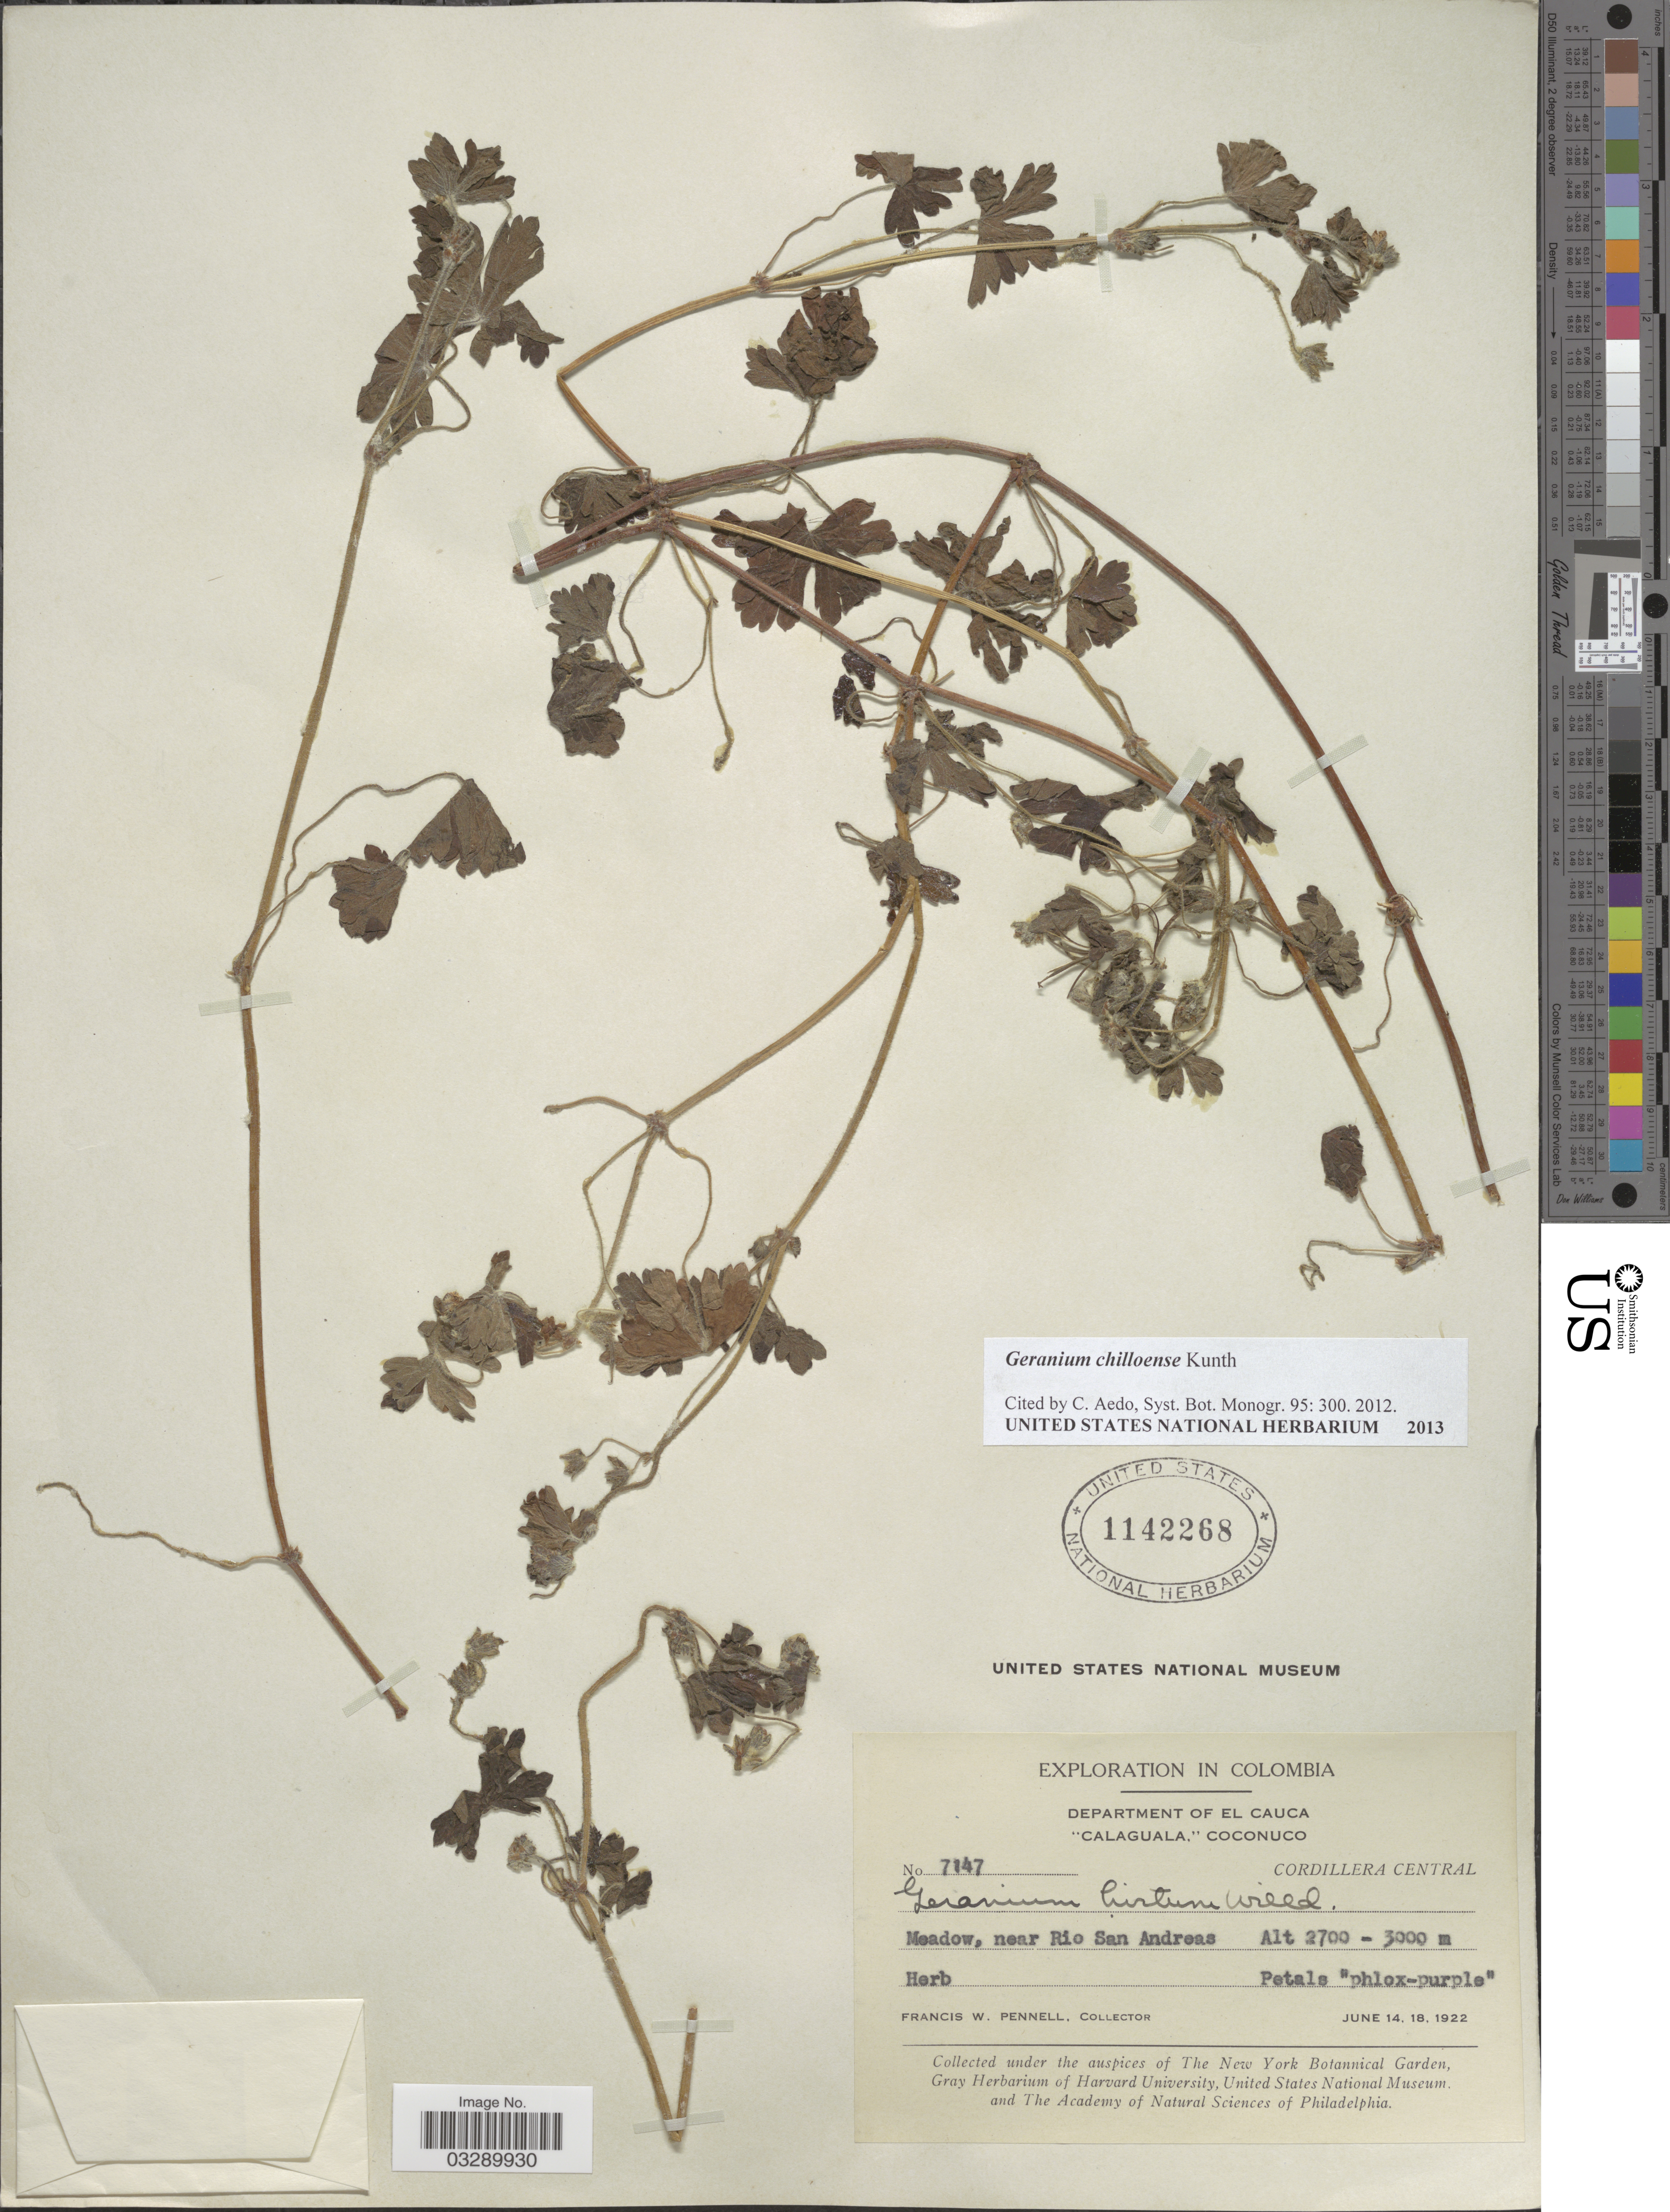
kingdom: Plantae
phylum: Tracheophyta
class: Magnoliopsida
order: Geraniales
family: Geraniaceae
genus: Geranium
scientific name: Geranium chilloense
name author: Kunth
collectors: F. W. Pennell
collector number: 7147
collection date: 1922-06-14/1922-06-18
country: Colombia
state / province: Cauca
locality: Department of El Cauca. "Calaguala", Coconuco. Cordillera Central. Meadow, near Rio San Andreas.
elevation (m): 2700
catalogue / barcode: US 1142268